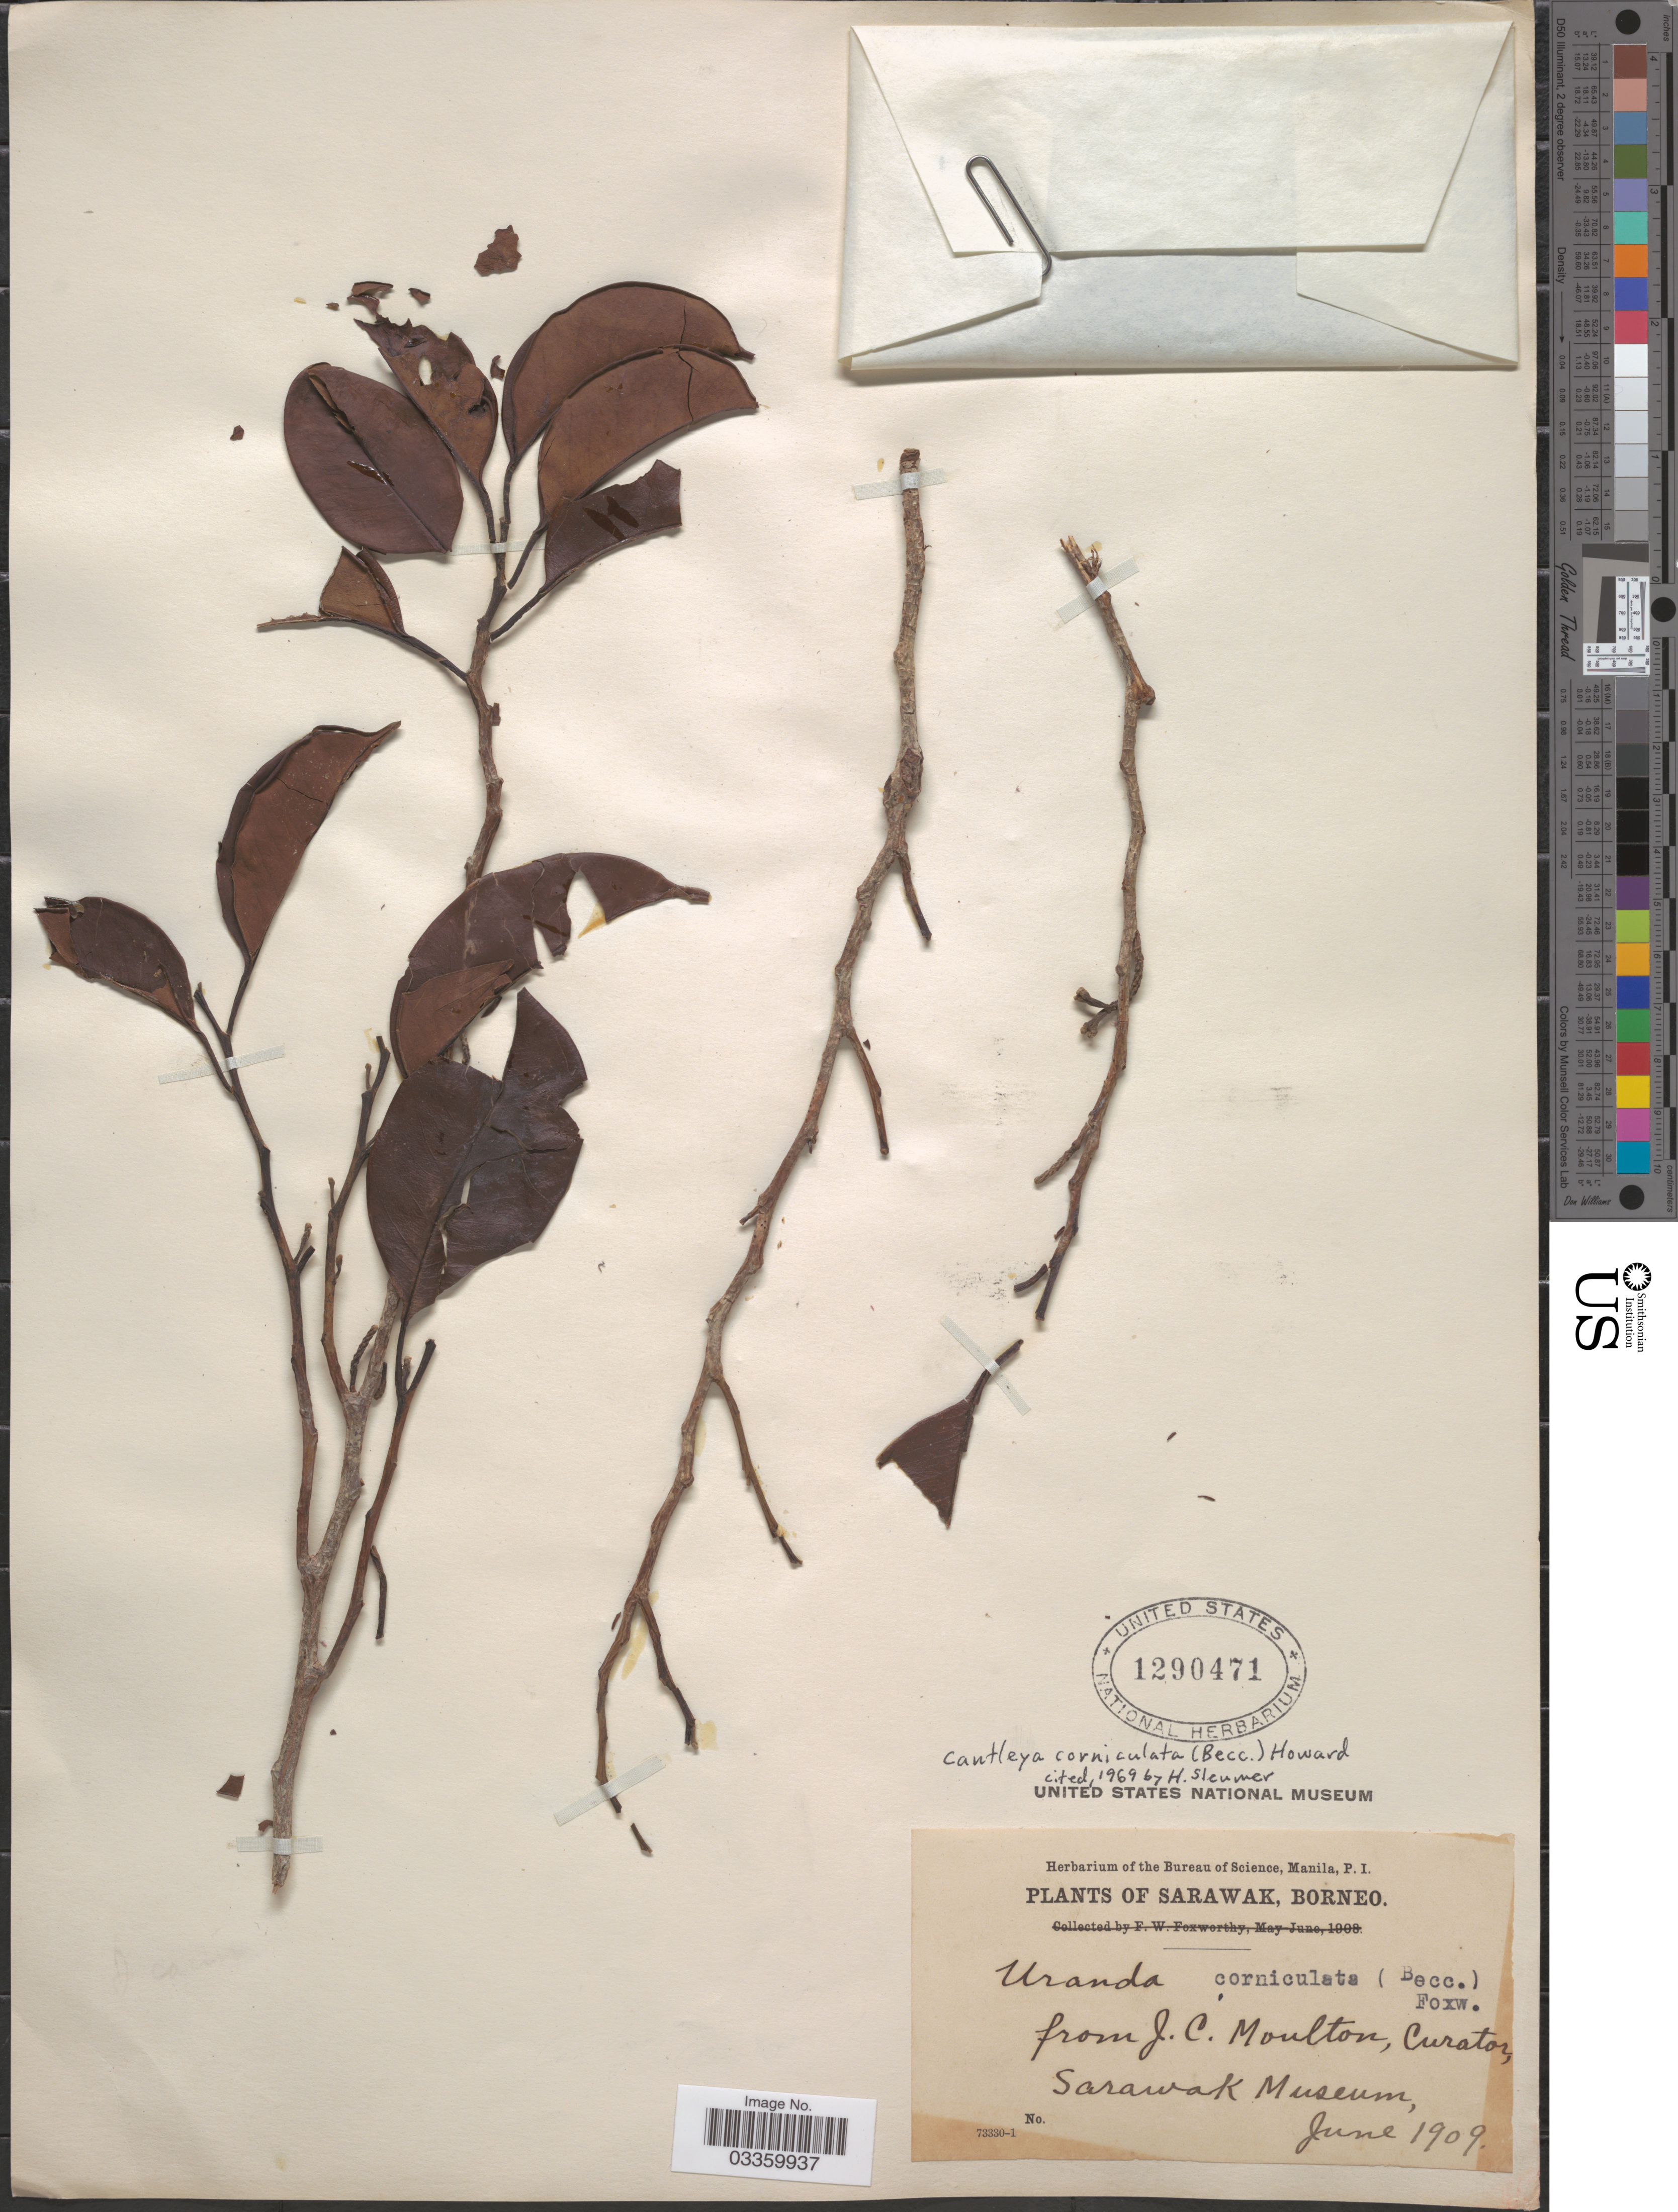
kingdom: Plantae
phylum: Tracheophyta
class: Magnoliopsida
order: Cardiopteridales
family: Stemonuraceae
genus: Cantleya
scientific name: Cantleya corniculata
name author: (Becc.) R.A. Howard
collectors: ex herb. Bureau of Science Manila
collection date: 1909-06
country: Malaysia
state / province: Sarawak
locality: Borneo.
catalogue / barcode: US 1290471